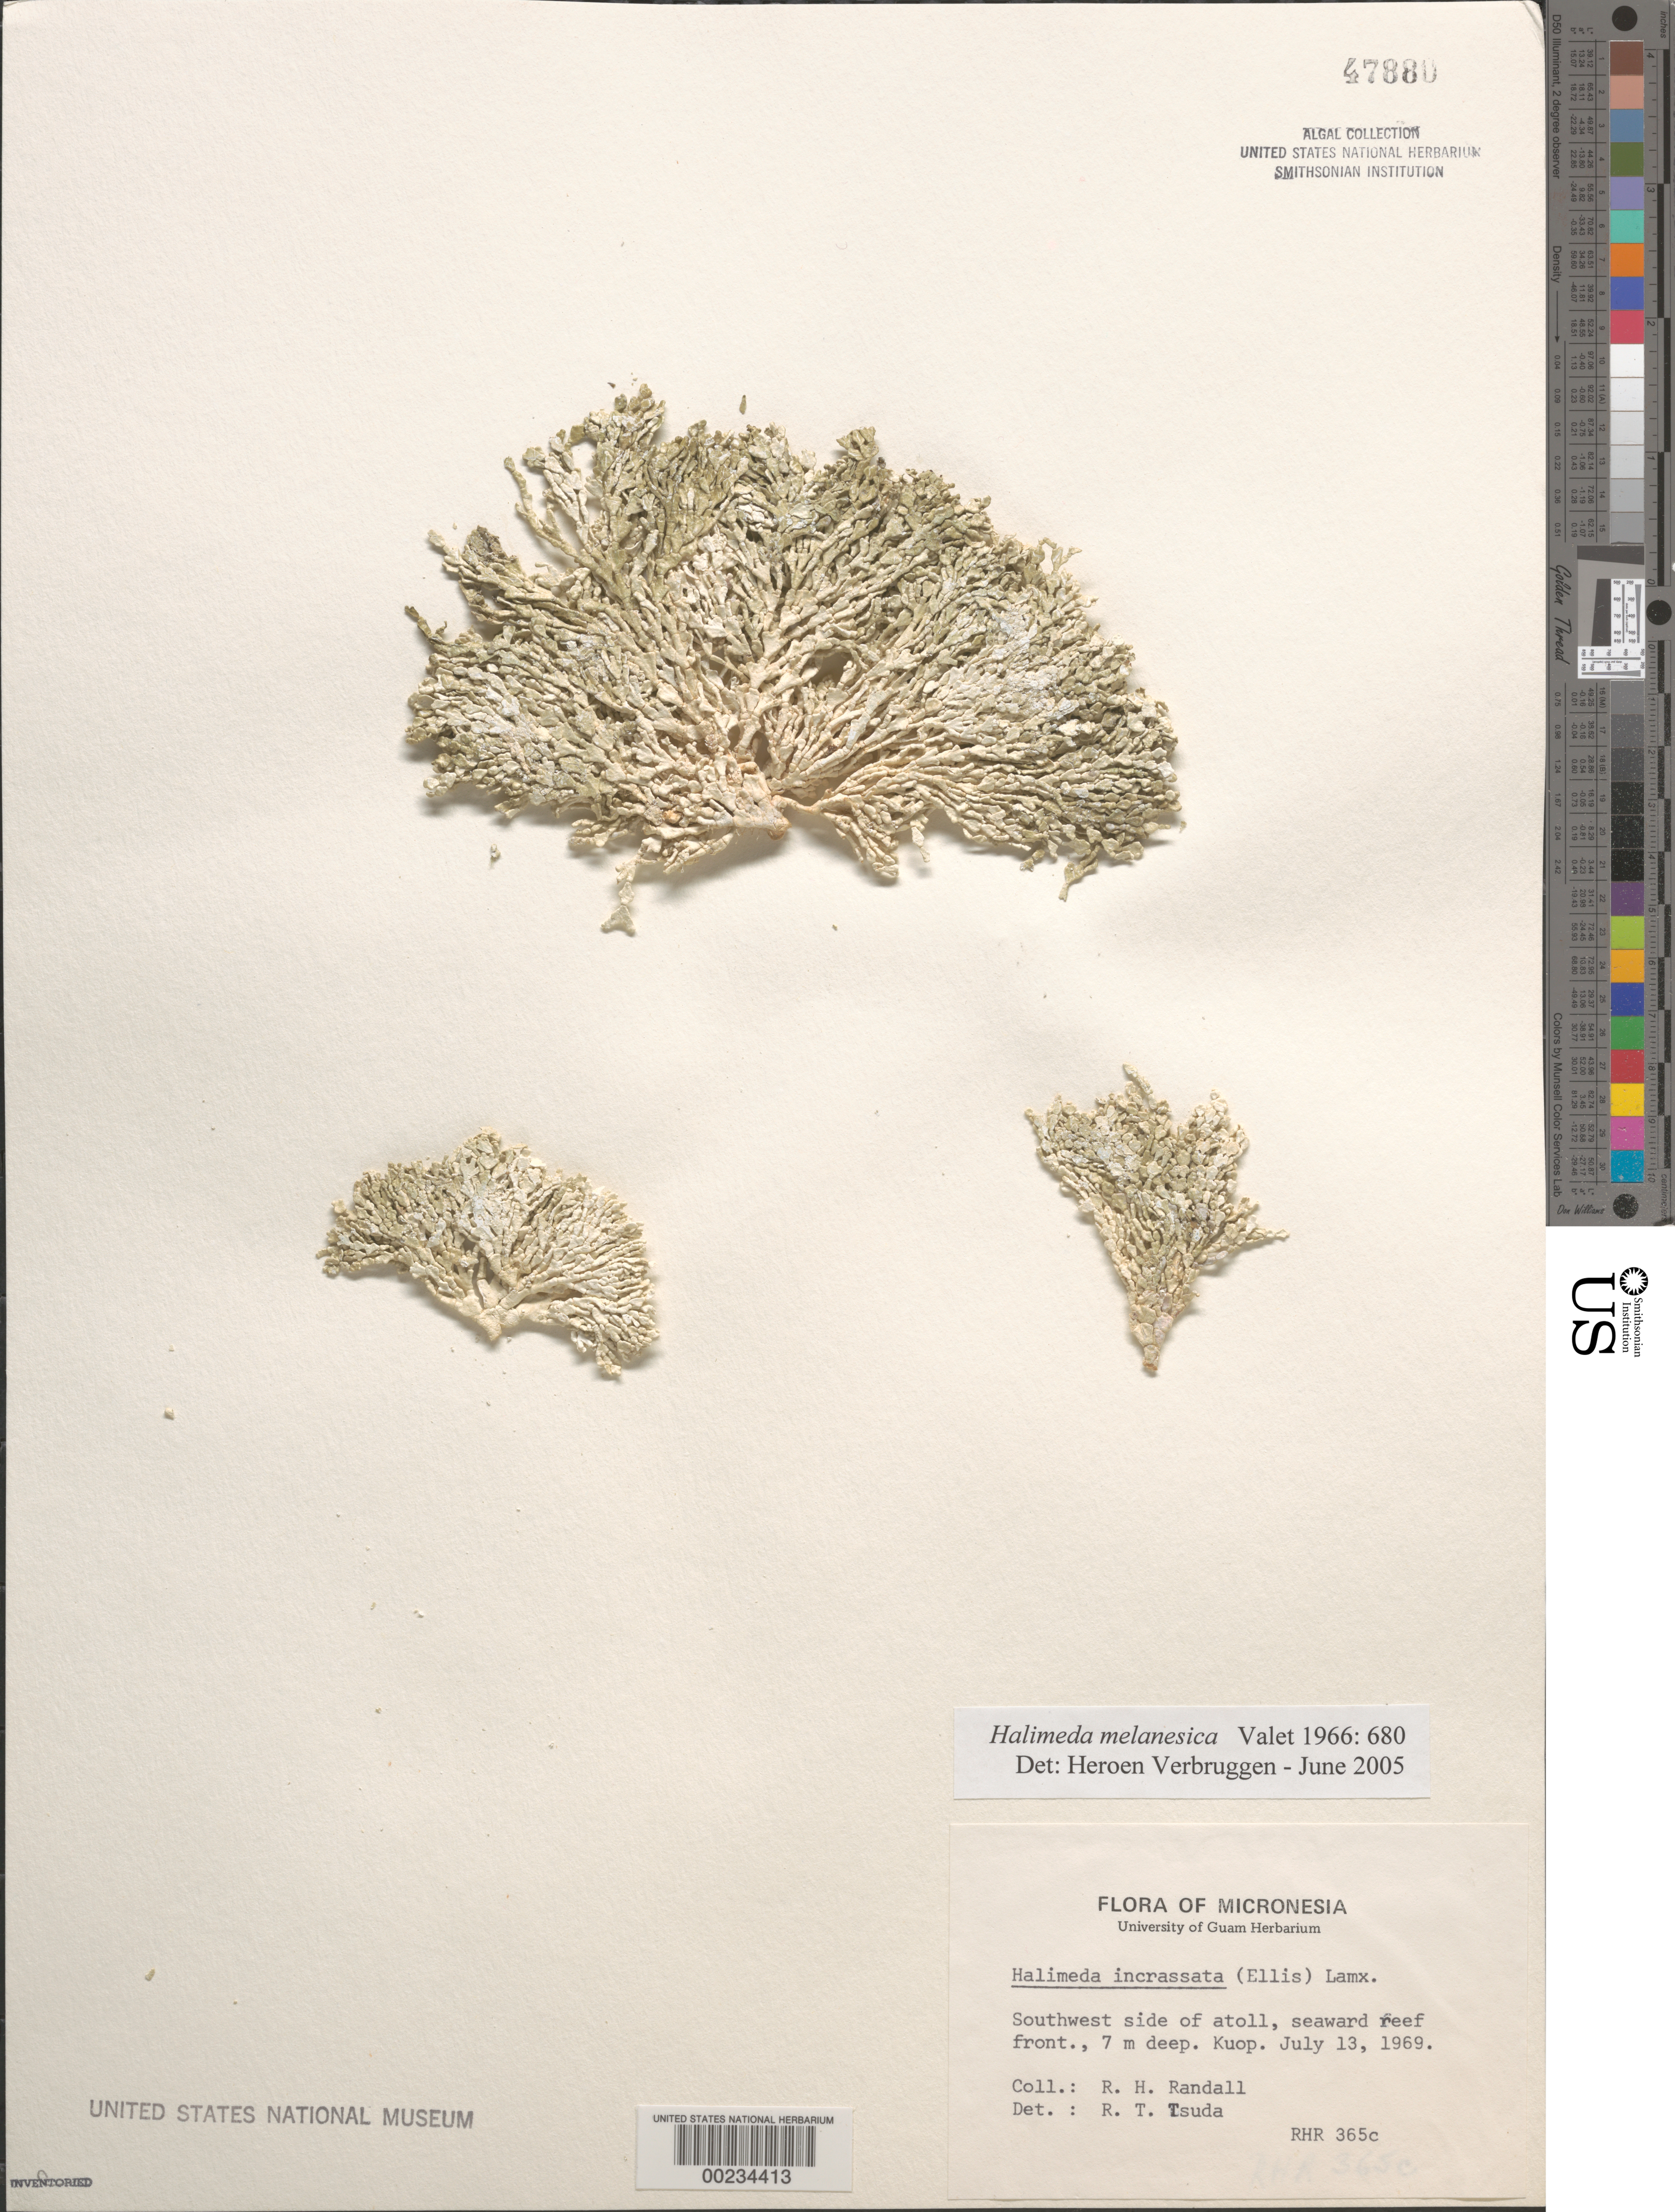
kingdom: Plantae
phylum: Chlorophyta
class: Ulvophyceae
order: Bryopsidales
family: Halimedaceae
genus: Halimeda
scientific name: Halimeda melanesica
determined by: Verbruggen, H.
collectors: R. Randall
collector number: RHR 365c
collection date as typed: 13 Jul 1969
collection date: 1969-07-13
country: Micronesia, Federated States of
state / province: Truk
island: Neoch [Kuop] Atoll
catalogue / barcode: US 47880